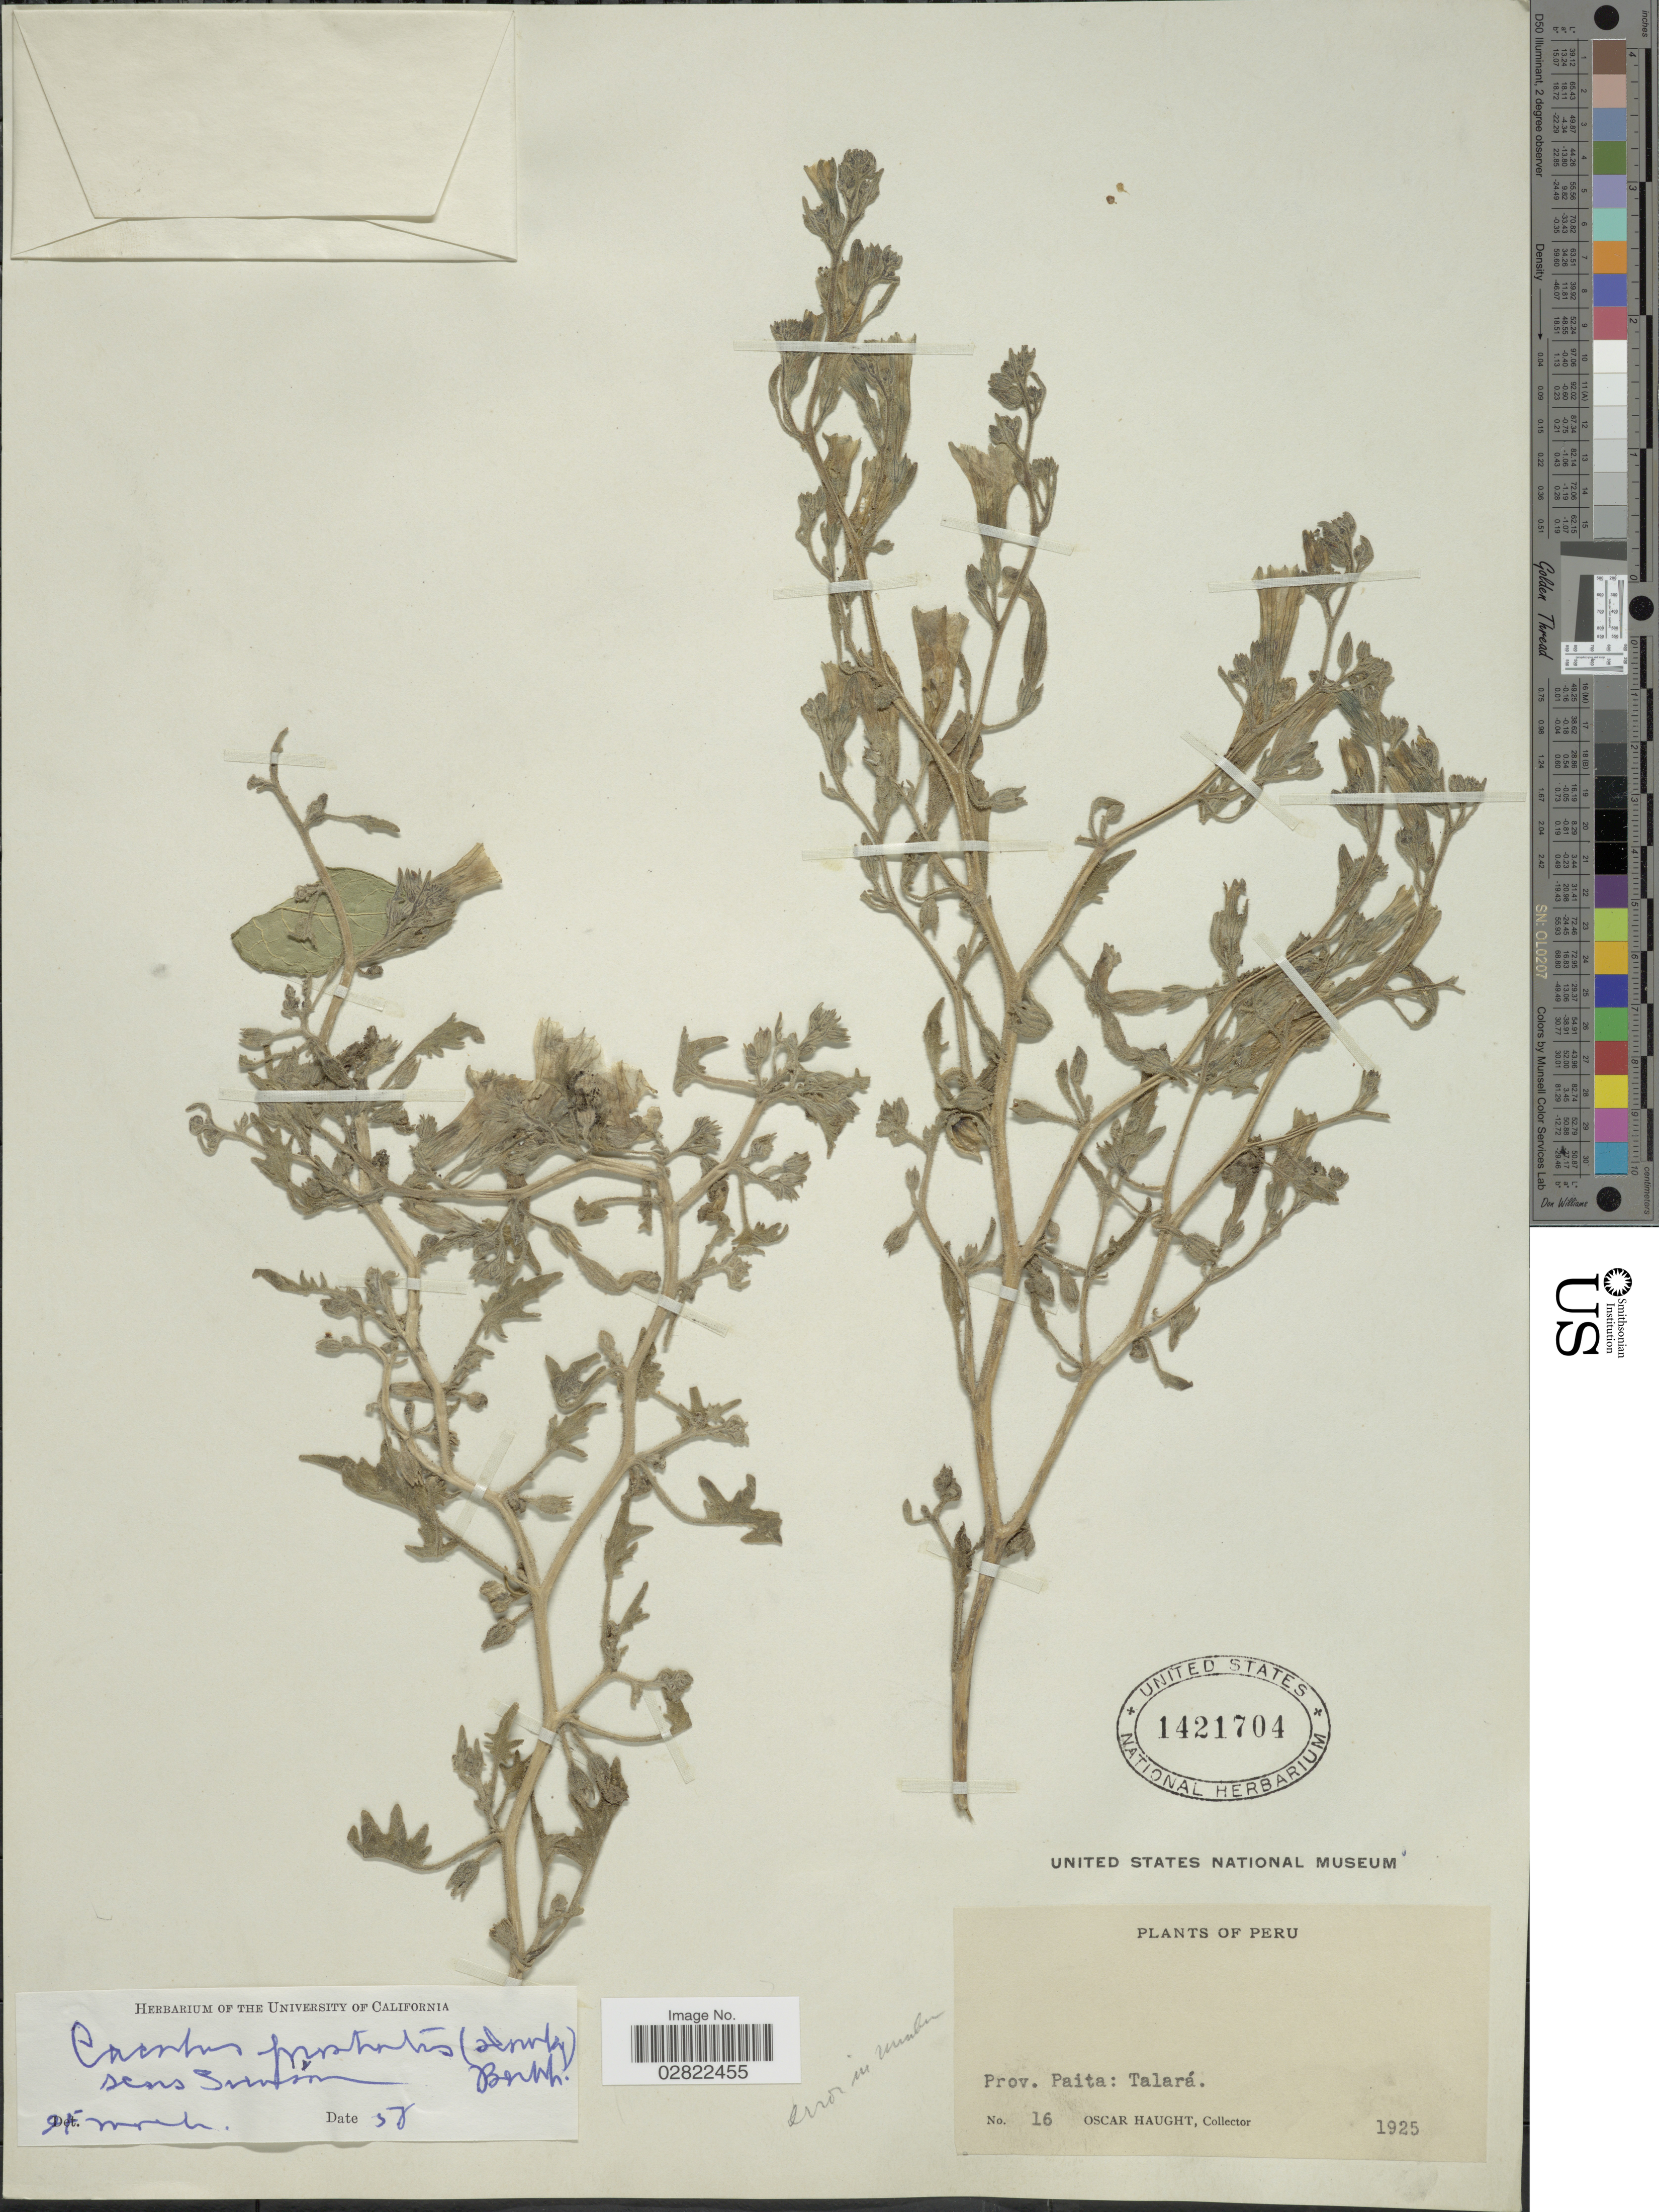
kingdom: Plantae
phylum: Tracheophyta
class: Magnoliopsida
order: Solanales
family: Solanaceae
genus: Exodeconus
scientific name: Exodeconus prostratus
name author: (L'Hér.) Raf.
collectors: O. L. Haught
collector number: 16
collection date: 1925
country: Peru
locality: Prov. Paita: Talará.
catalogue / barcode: US 1421704